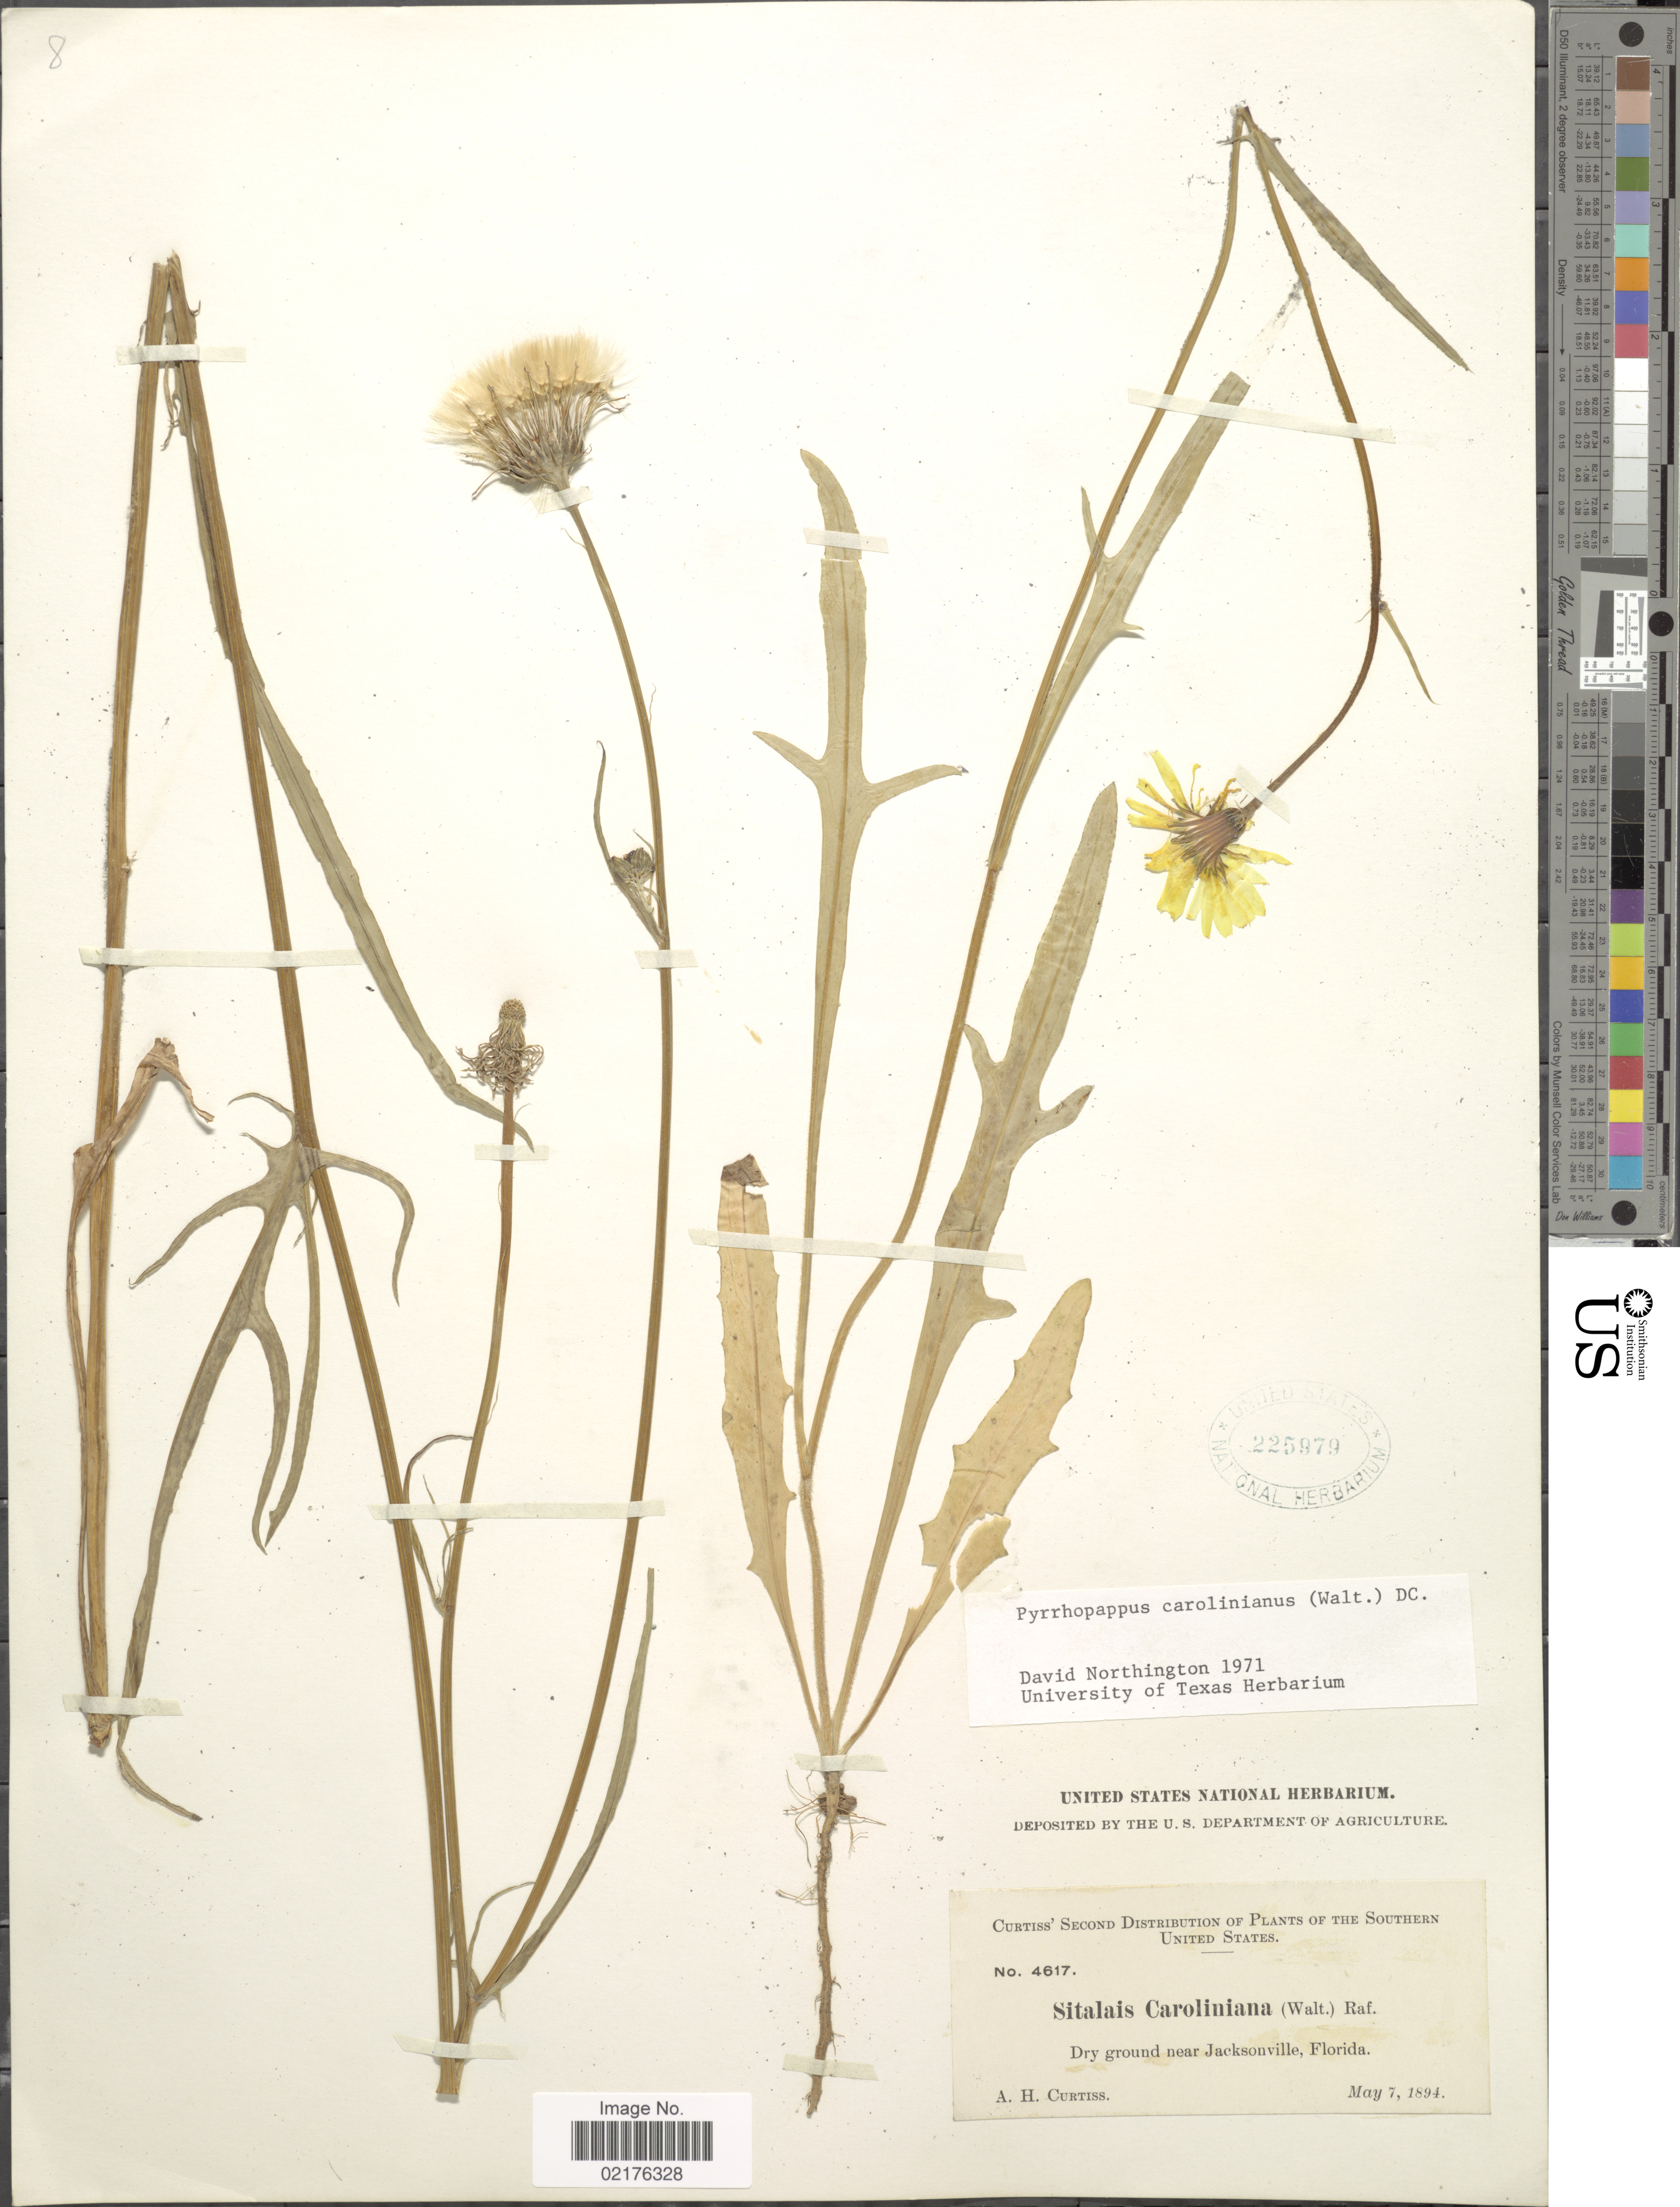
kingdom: Plantae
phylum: Tracheophyta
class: Magnoliopsida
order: Asterales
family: Asteraceae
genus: Pyrrhopappus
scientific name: Pyrrhopappus carolinianus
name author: (Walter) DC.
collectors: A. H. Curtiss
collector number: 4617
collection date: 1894-05-07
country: United States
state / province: Florida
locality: Dry ground near Jacksonville, Florida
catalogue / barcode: US 225979